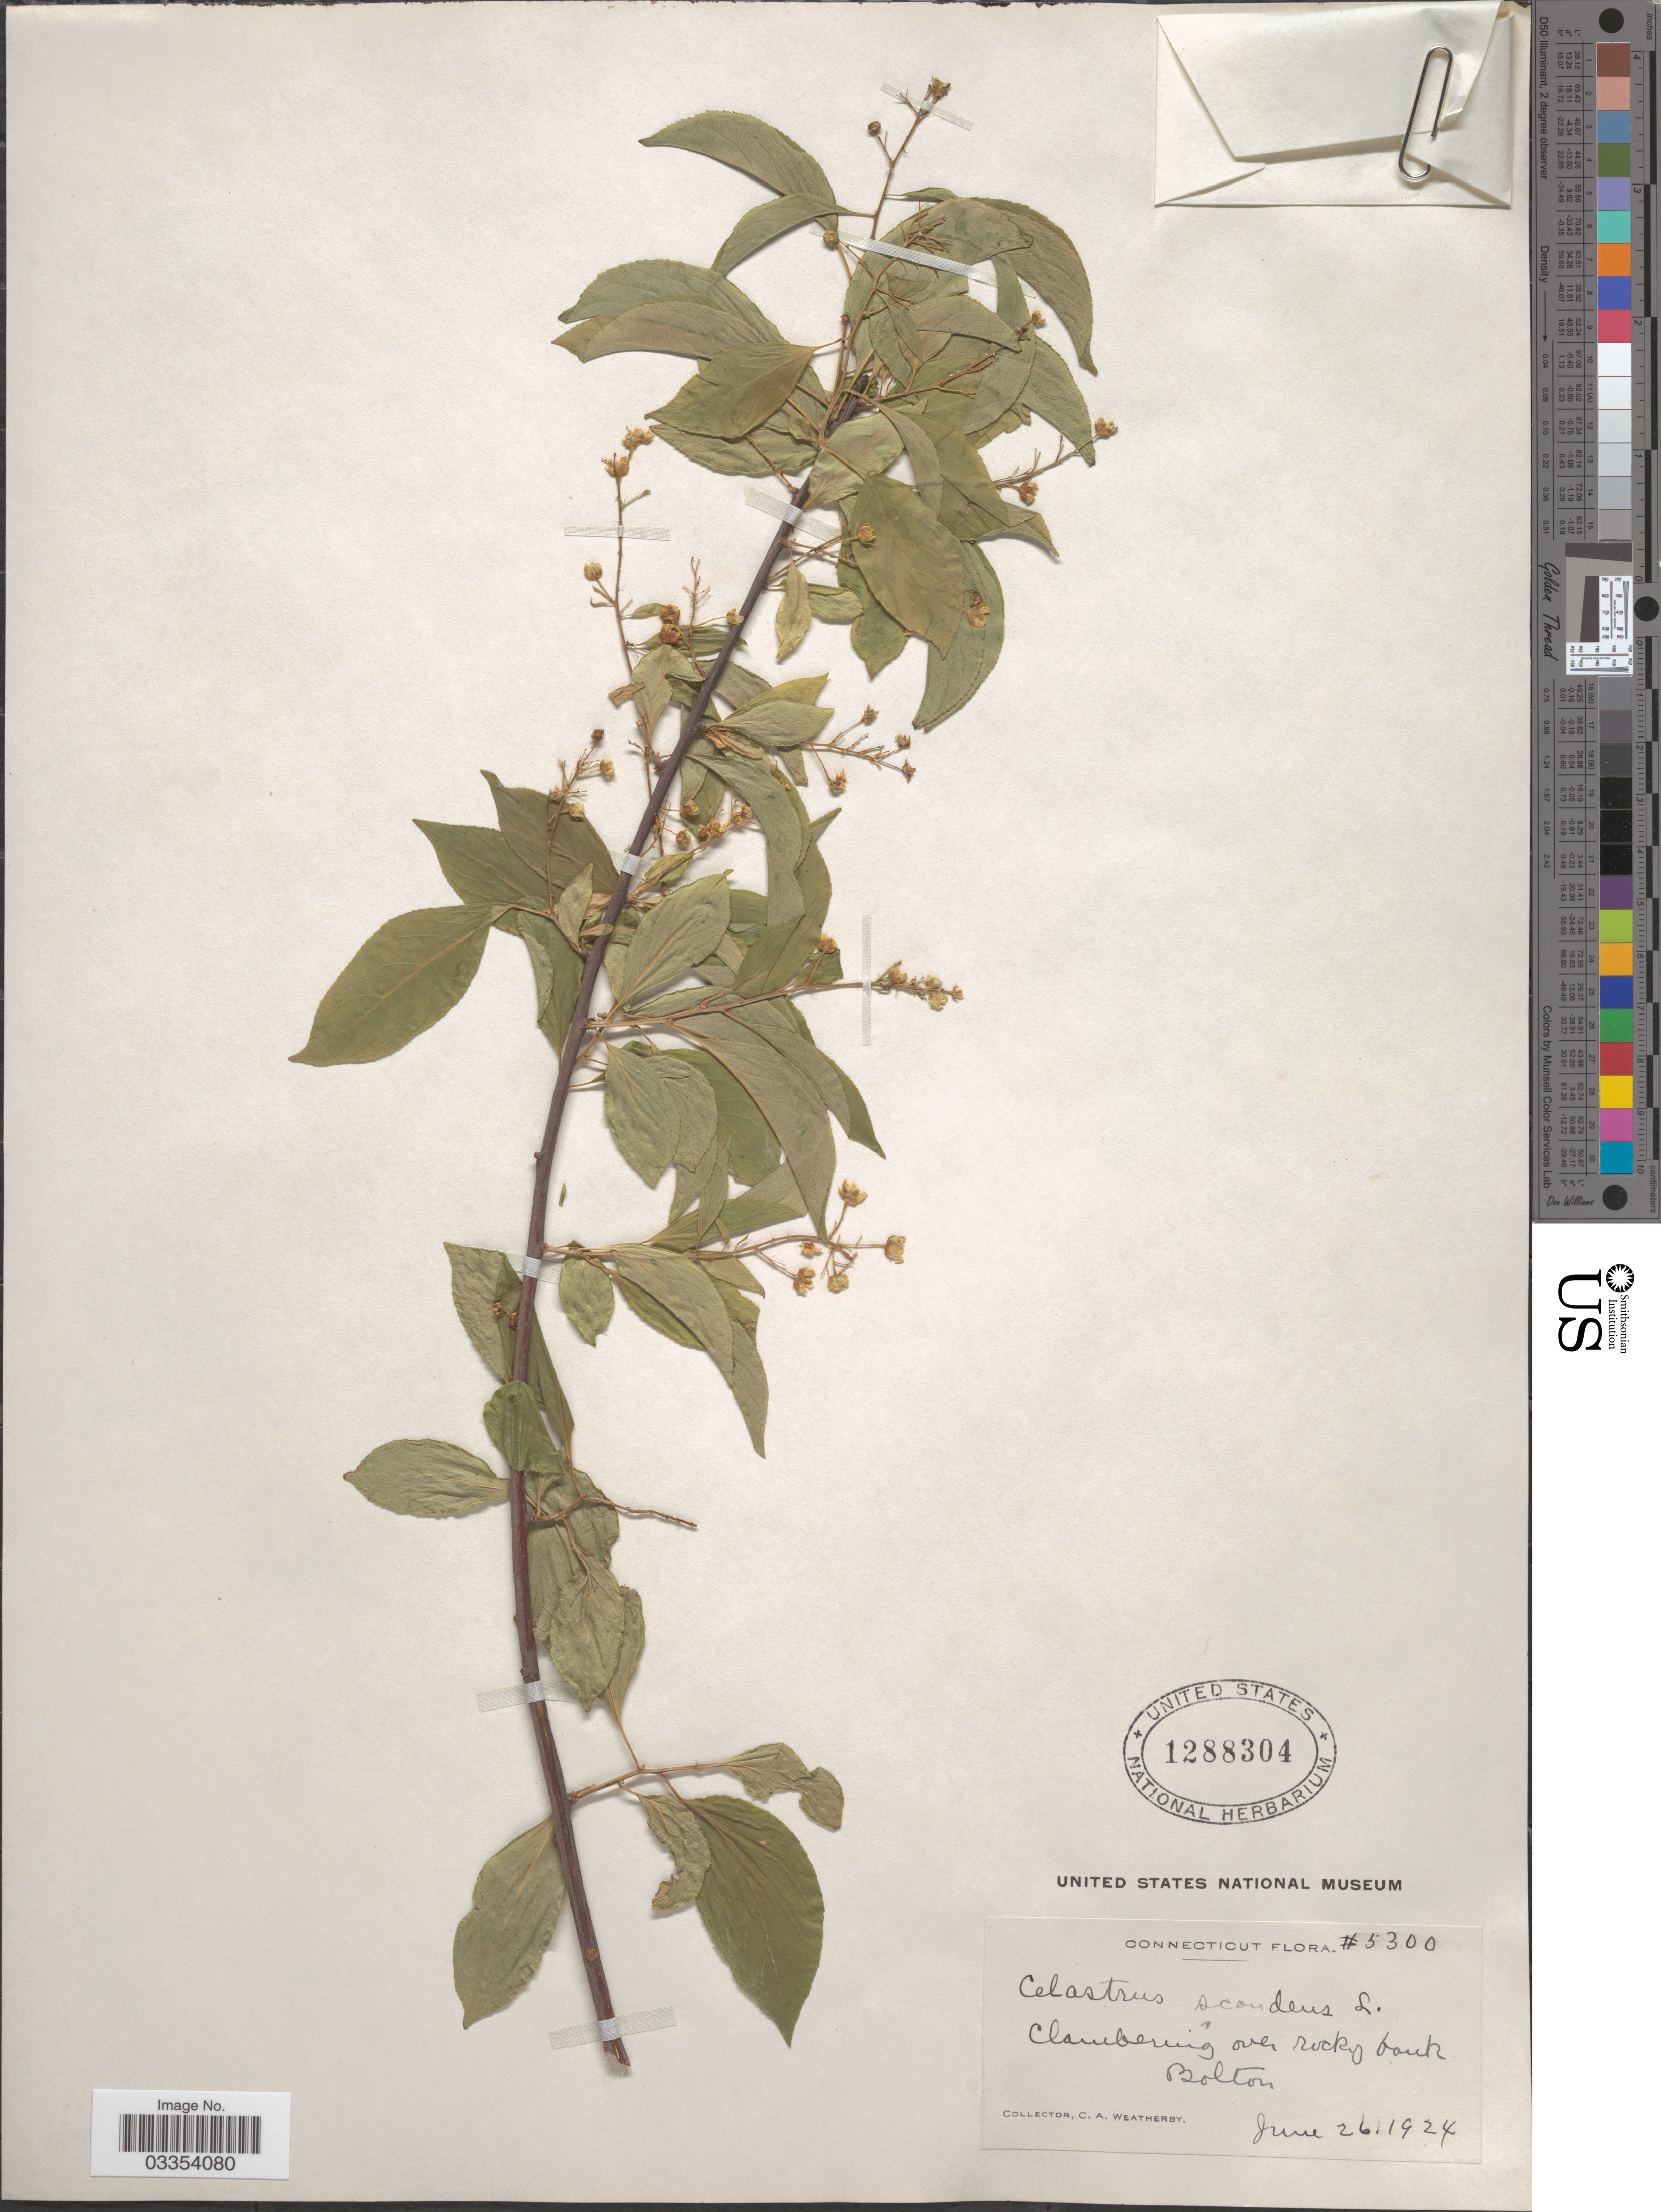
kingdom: Plantae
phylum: Tracheophyta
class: Magnoliopsida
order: Celastrales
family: Celastraceae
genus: Celastrus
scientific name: Celastrus scandens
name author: L.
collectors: C. A. Weatherby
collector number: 5300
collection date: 1924-06-26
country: United States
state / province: Connecticut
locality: Clambering over rocky bank Bolton.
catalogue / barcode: US 1288304